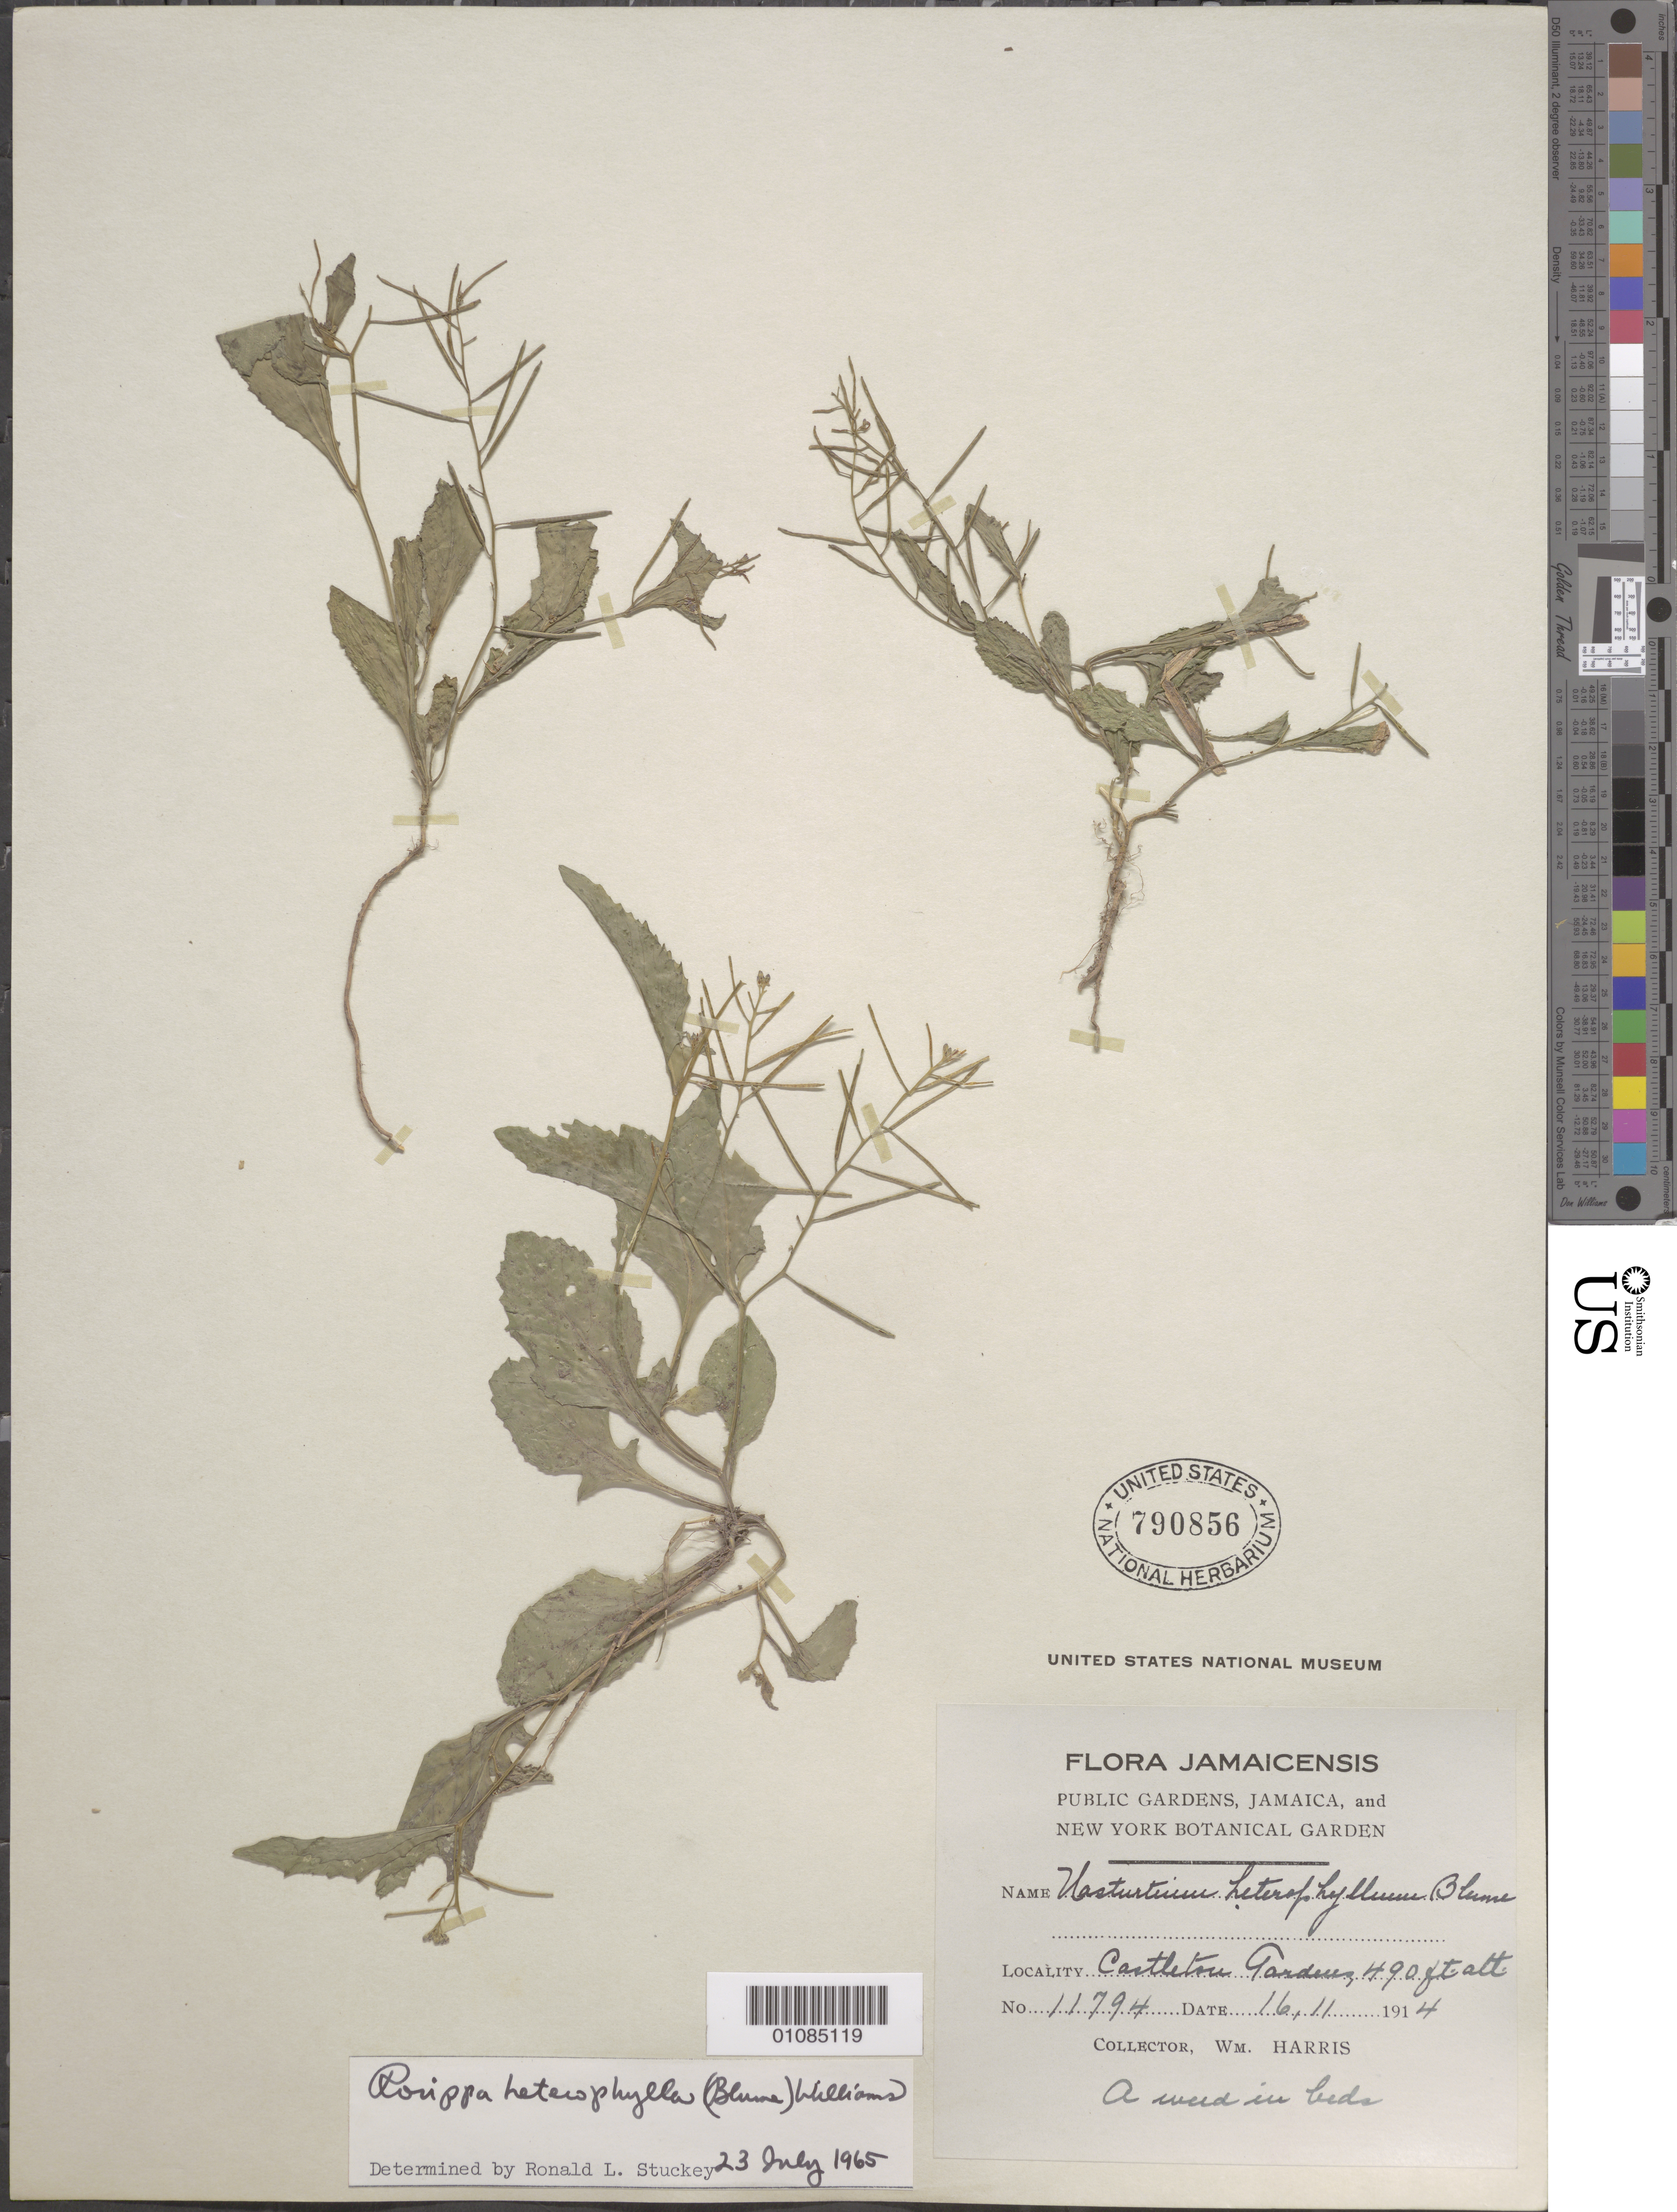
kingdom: Plantae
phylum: Tracheophyta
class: Magnoliopsida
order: Brassicales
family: Brassicaceae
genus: Rorippa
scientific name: Rorippa heterophylla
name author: (Blume) R.O. Williams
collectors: W. Harris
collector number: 11794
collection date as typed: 16 Nov 1914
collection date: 1914-11-16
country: Jamaica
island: Jamaica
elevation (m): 149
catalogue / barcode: US 790856